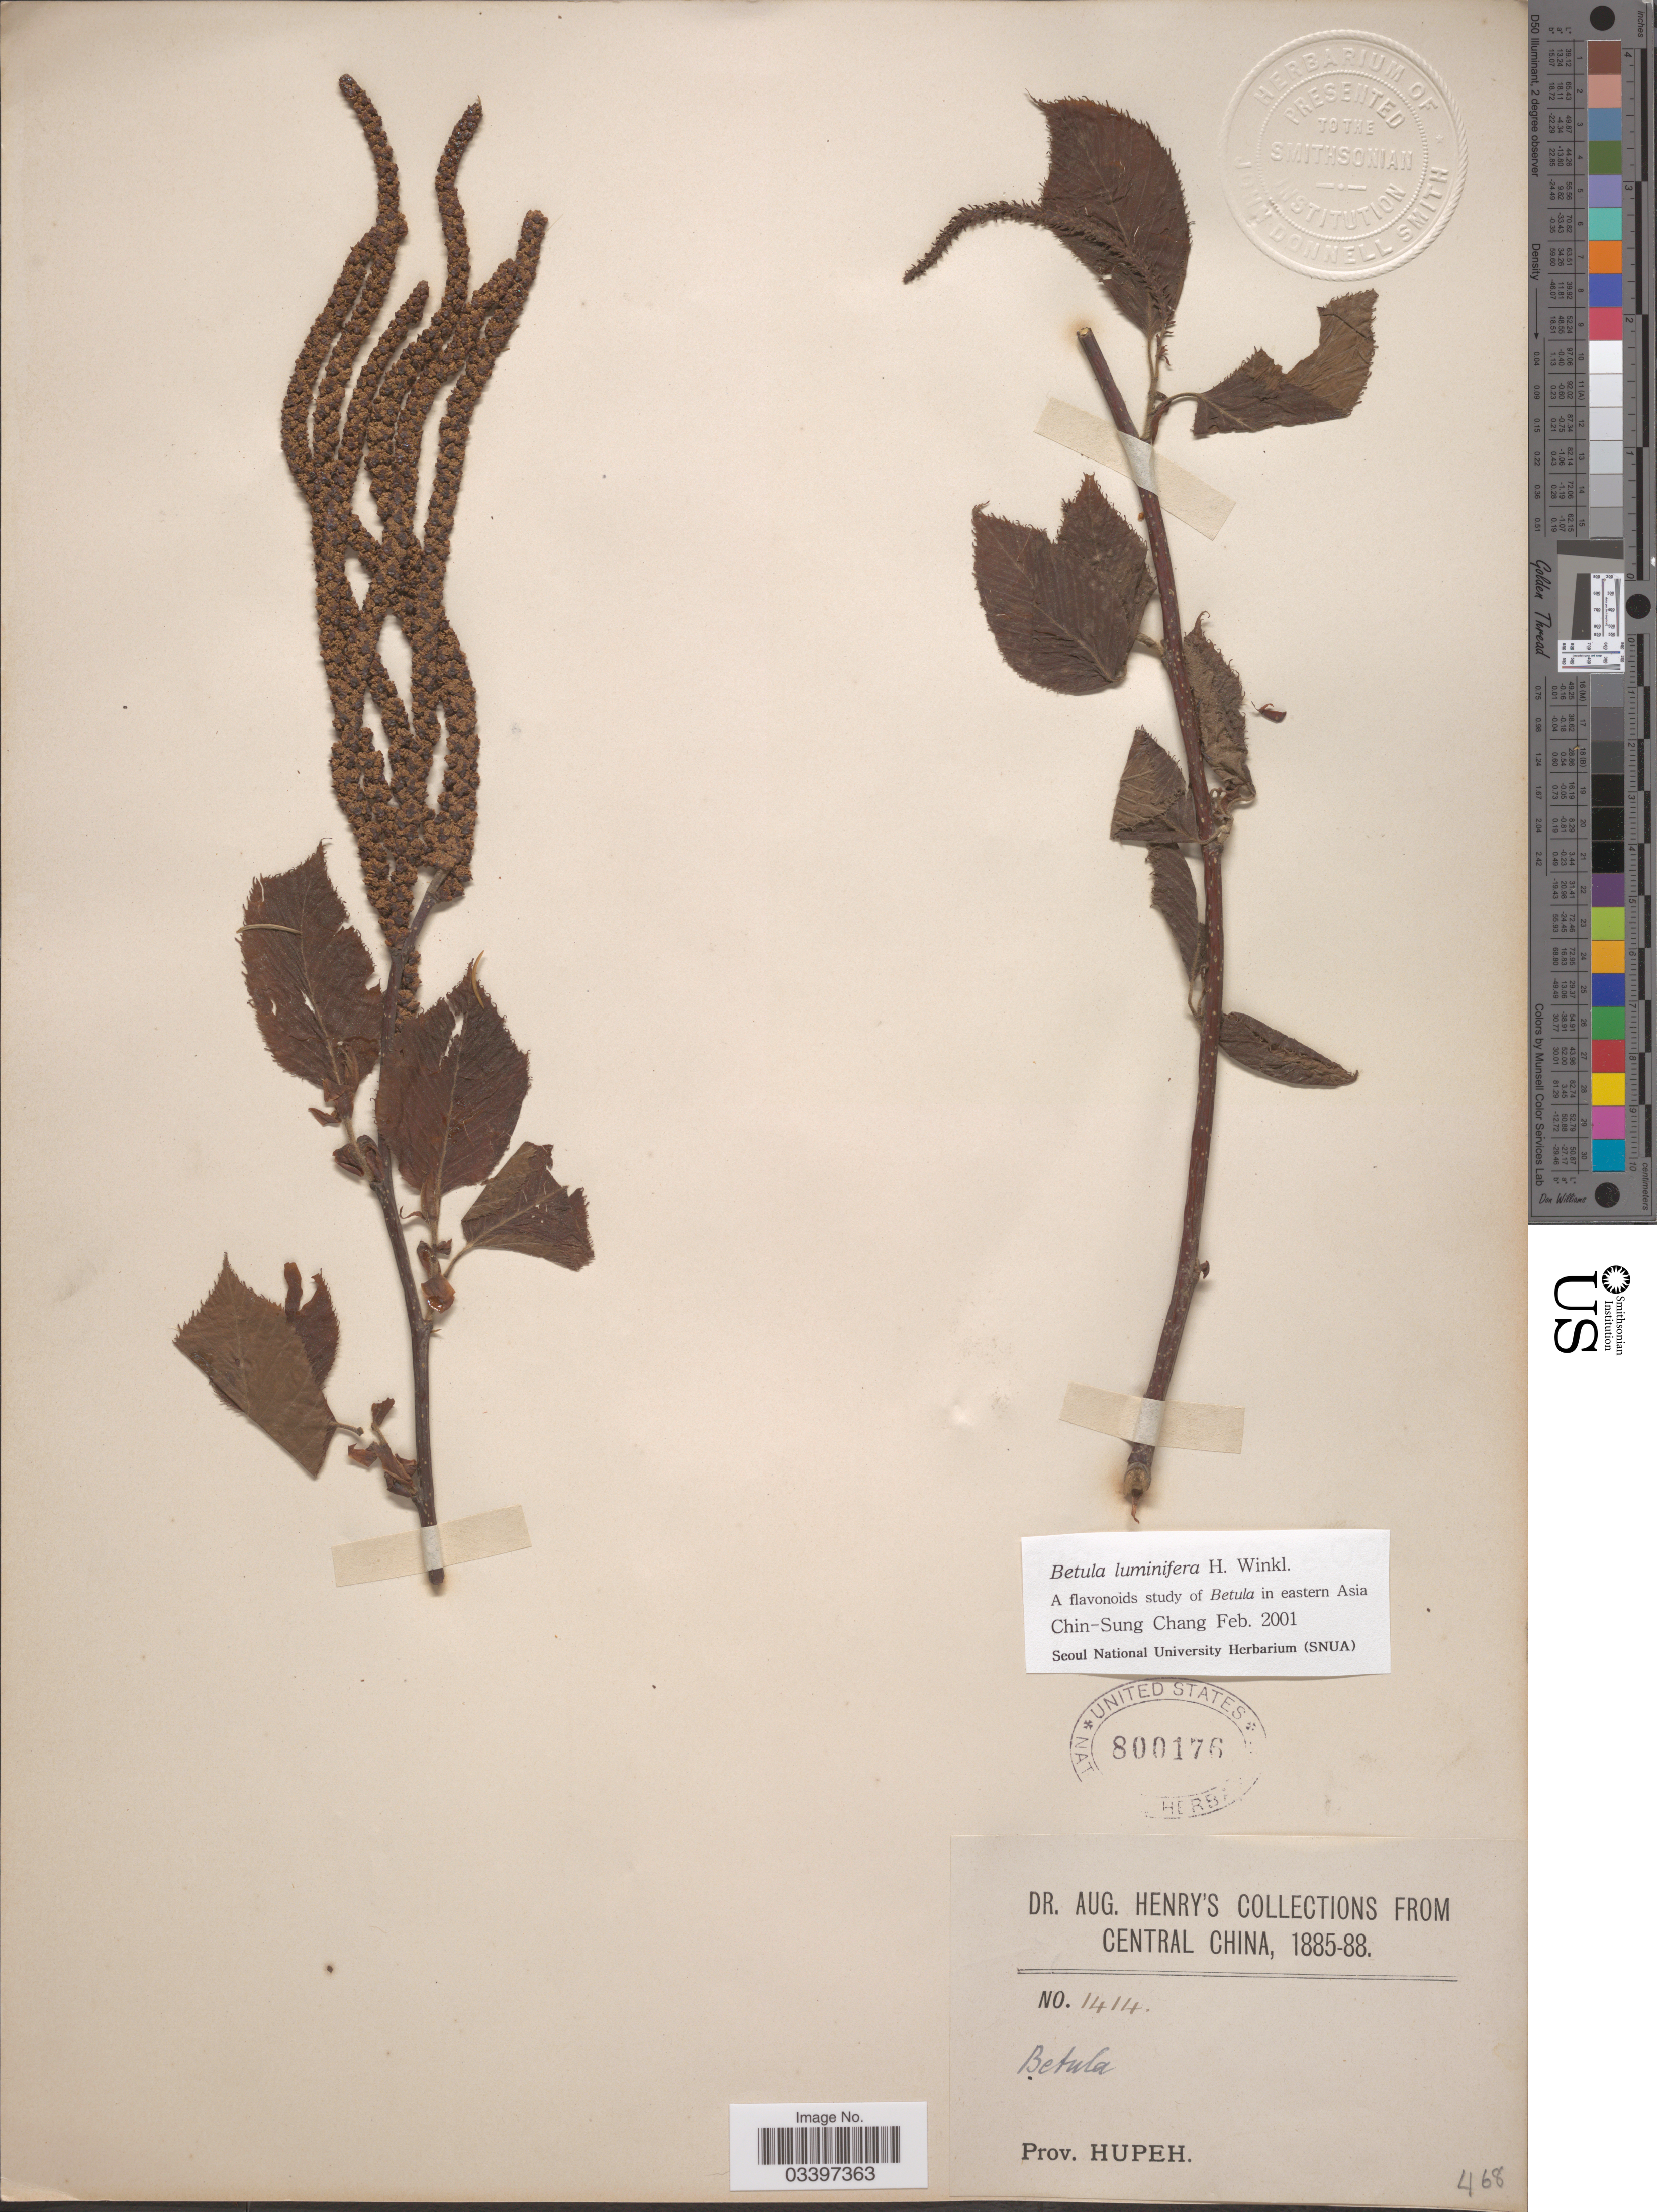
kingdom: Plantae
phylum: Tracheophyta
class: Magnoliopsida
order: Fagales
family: Betulaceae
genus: Betula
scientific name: Betula luminifera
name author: H.J.P. Winkl.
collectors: A. Henry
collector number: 1414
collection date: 1885/1888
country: China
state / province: Hubei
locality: Prov. Hupeh. Central China.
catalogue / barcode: US 800176